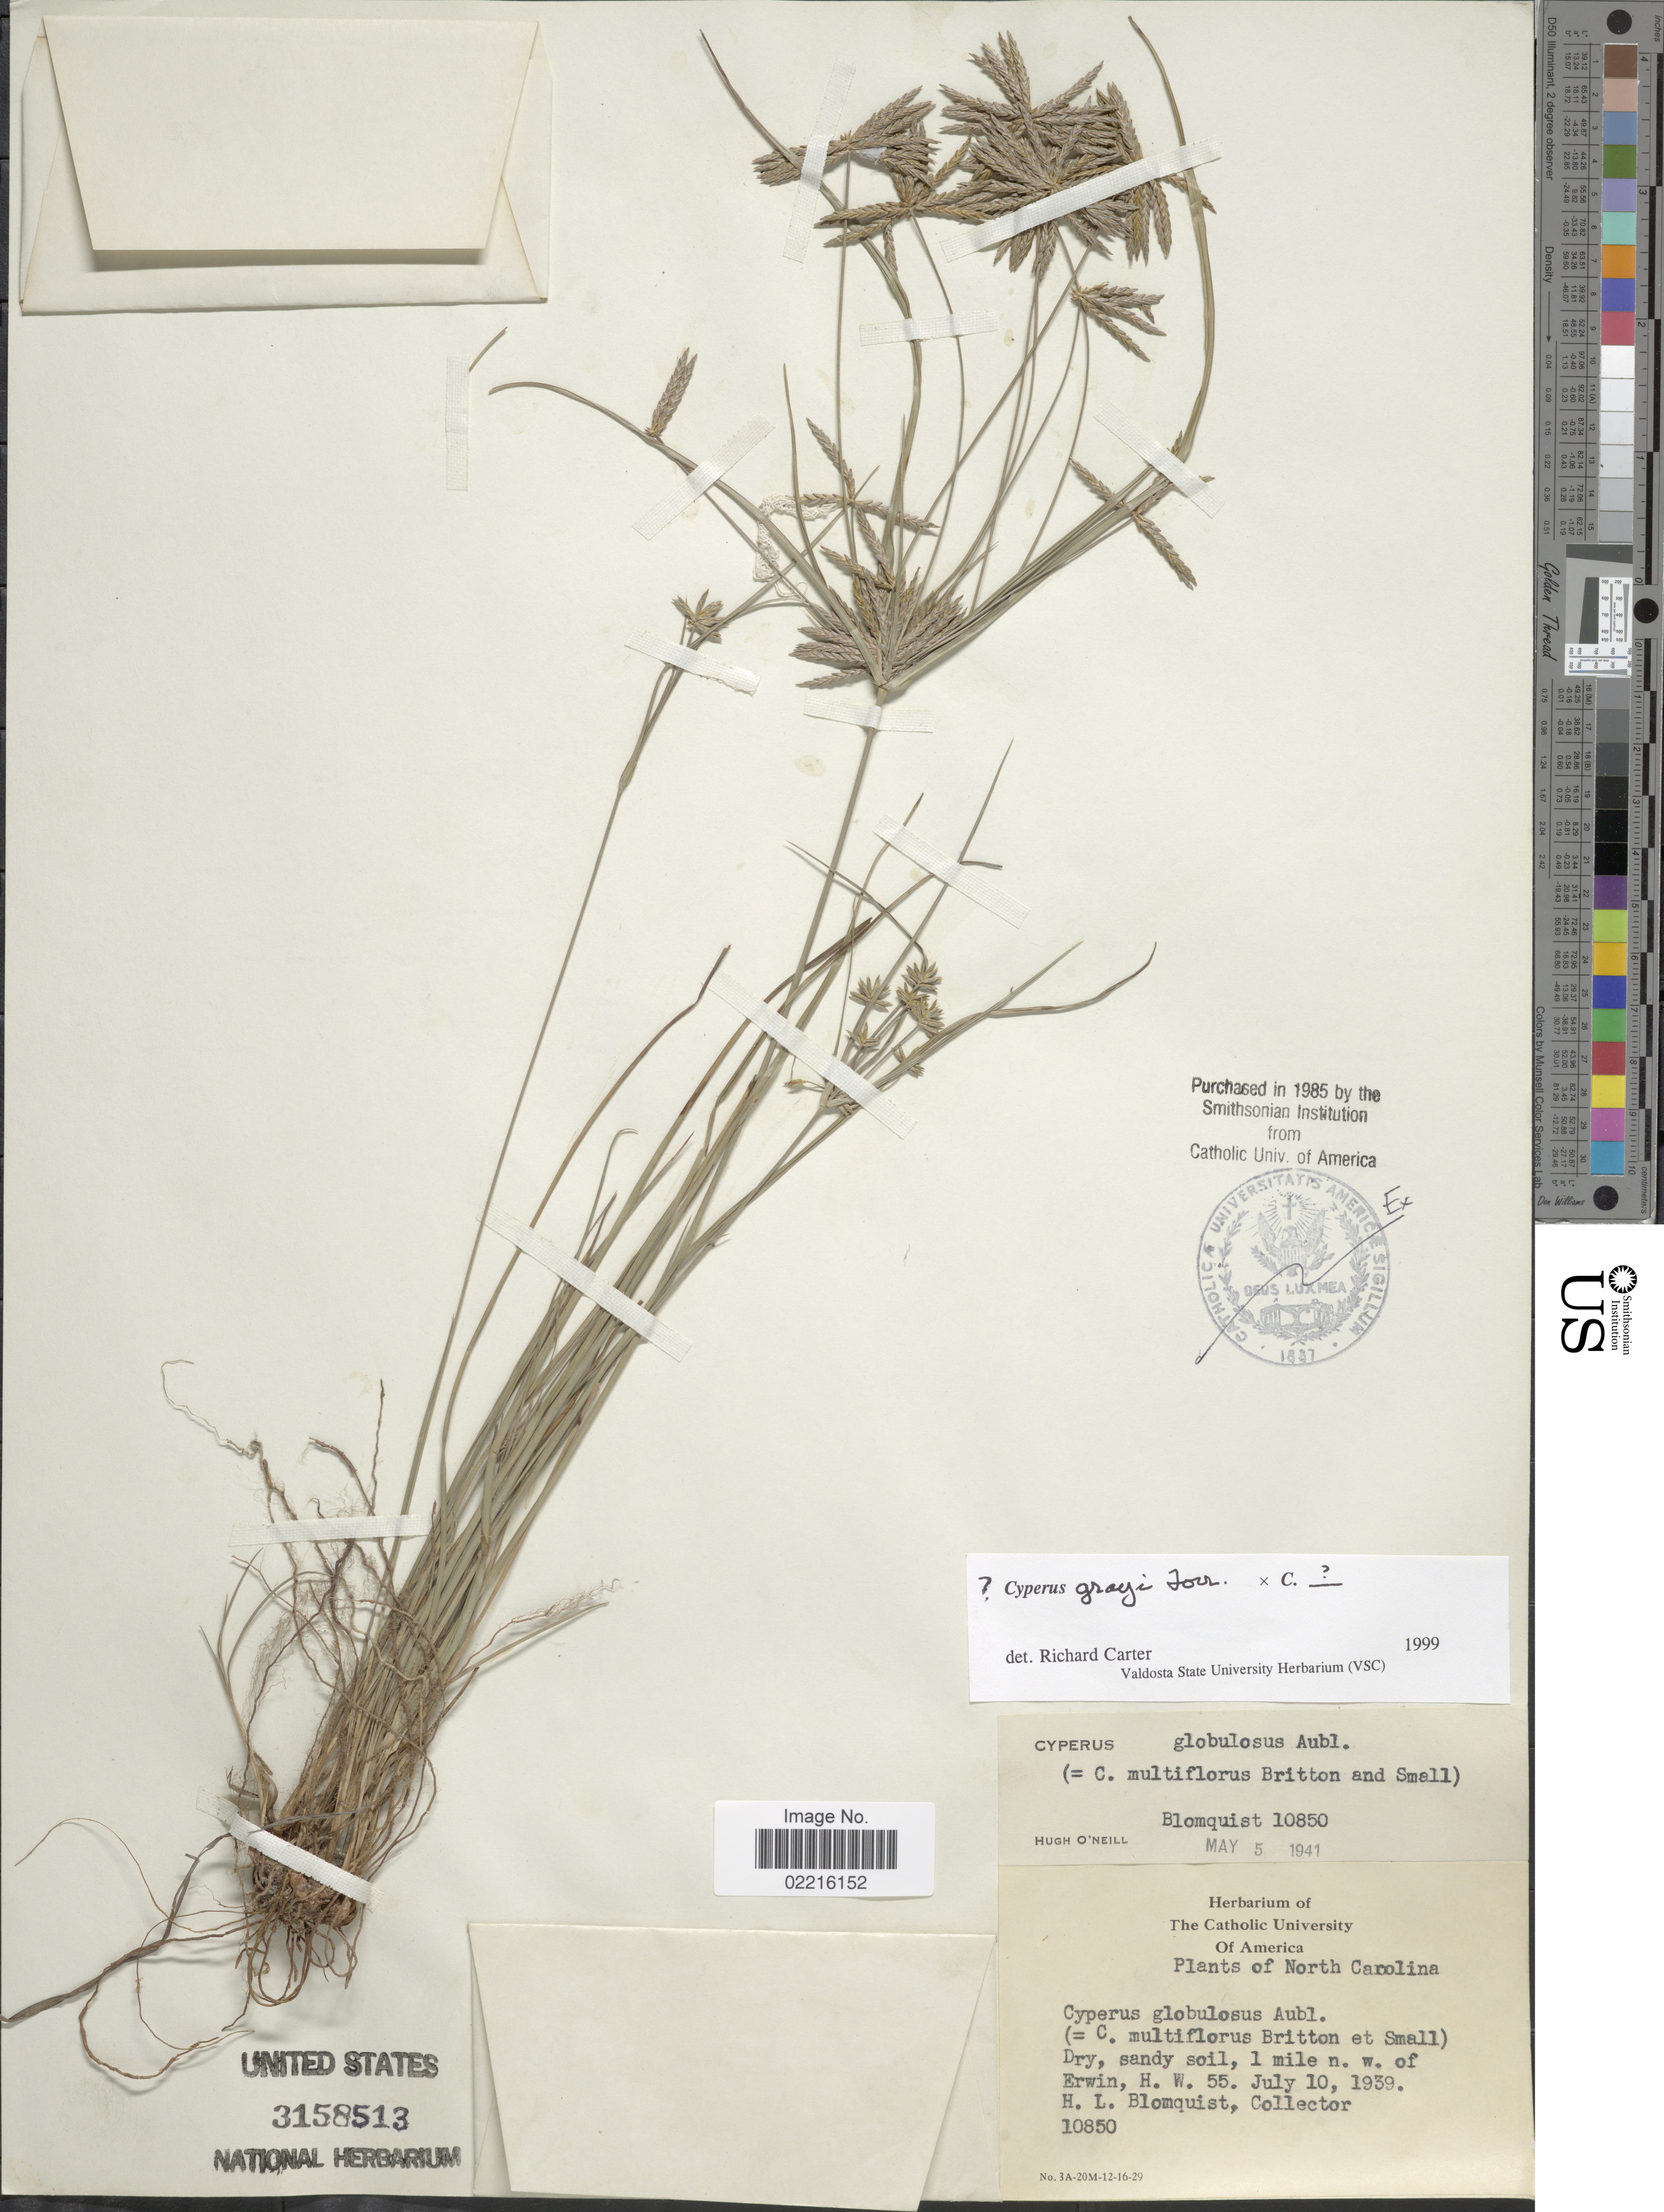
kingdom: Plantae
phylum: Tracheophyta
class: Liliopsida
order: Poales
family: Cyperaceae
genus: Cyperus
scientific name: Cyperus grayi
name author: Torr.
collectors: H. Blomquist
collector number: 10850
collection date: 1939-07-10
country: United States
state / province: North Carolina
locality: Dry, sandy soil, 1 mile n.w. of Erwin, H.W. 55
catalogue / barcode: US 3158513